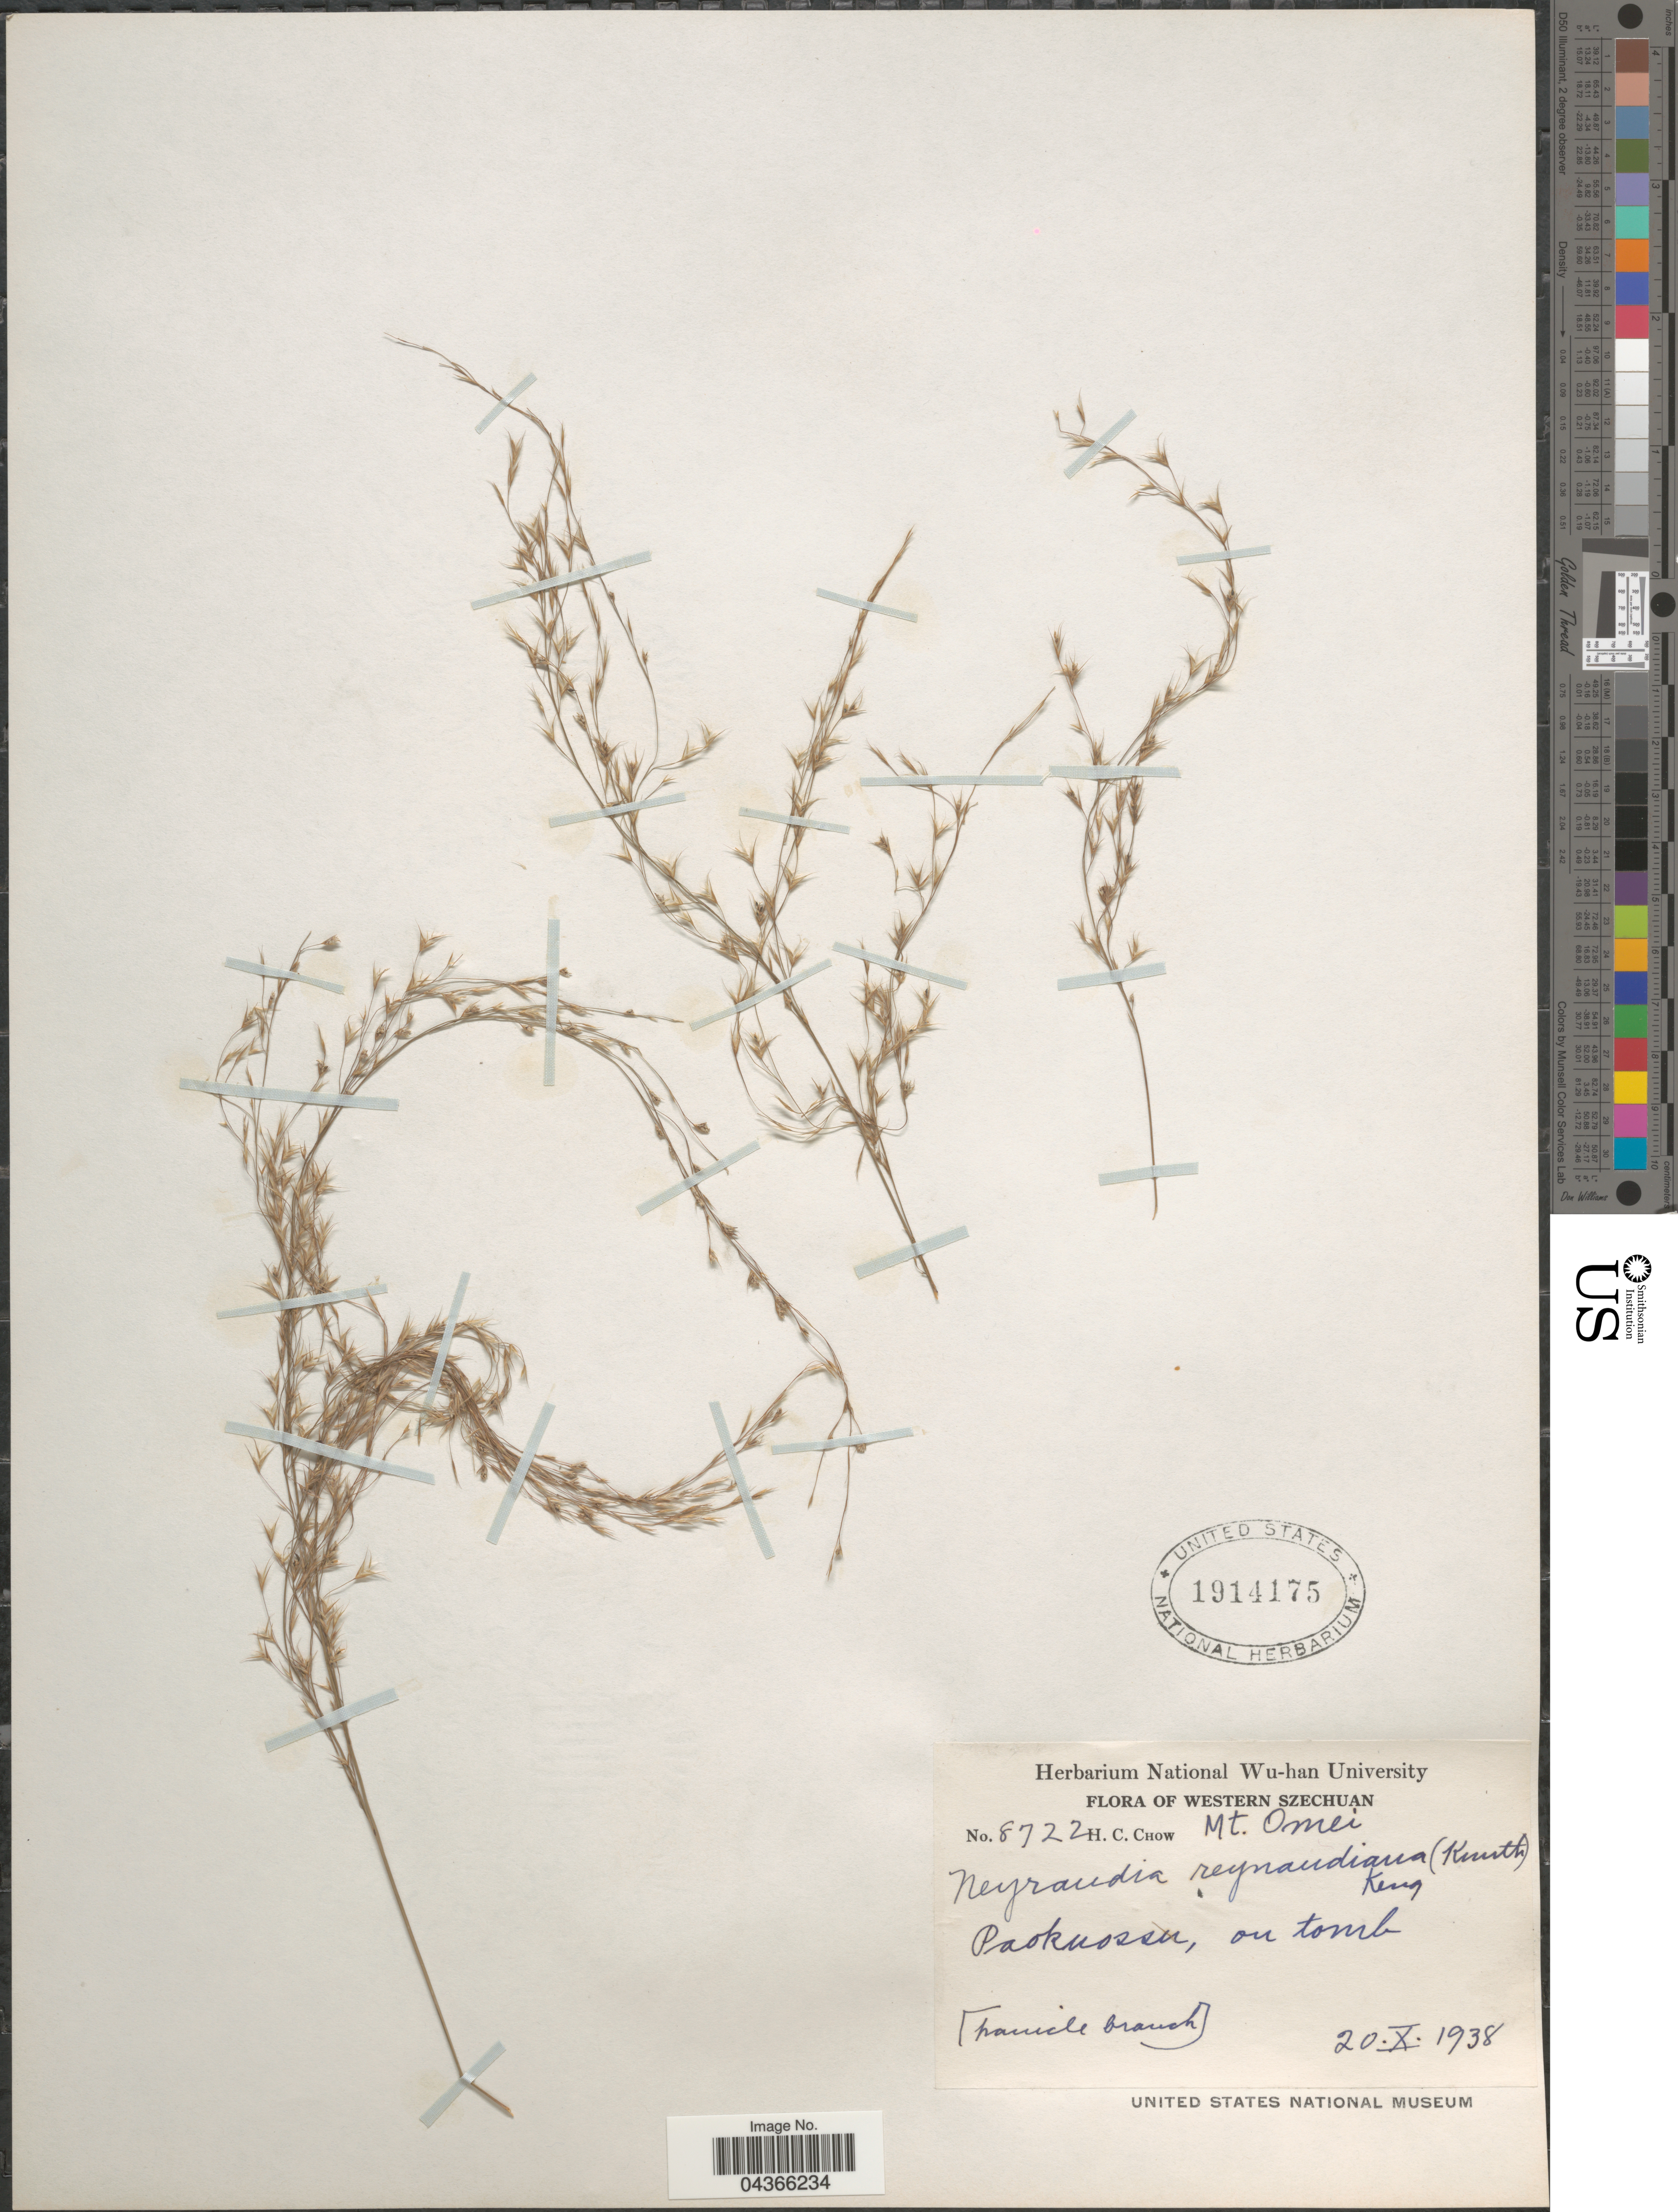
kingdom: Plantae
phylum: Tracheophyta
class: Liliopsida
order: Poales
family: Poaceae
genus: Neyraudia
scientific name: Neyraudia reynaudiana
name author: (Kunth) Keng ex Hitchc.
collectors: H. Chow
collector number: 8722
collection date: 1938-10-20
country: China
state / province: Sichuan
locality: Western Szechuan. Mt. Omei. Paokuossu, on tomb.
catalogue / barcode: US 1914175